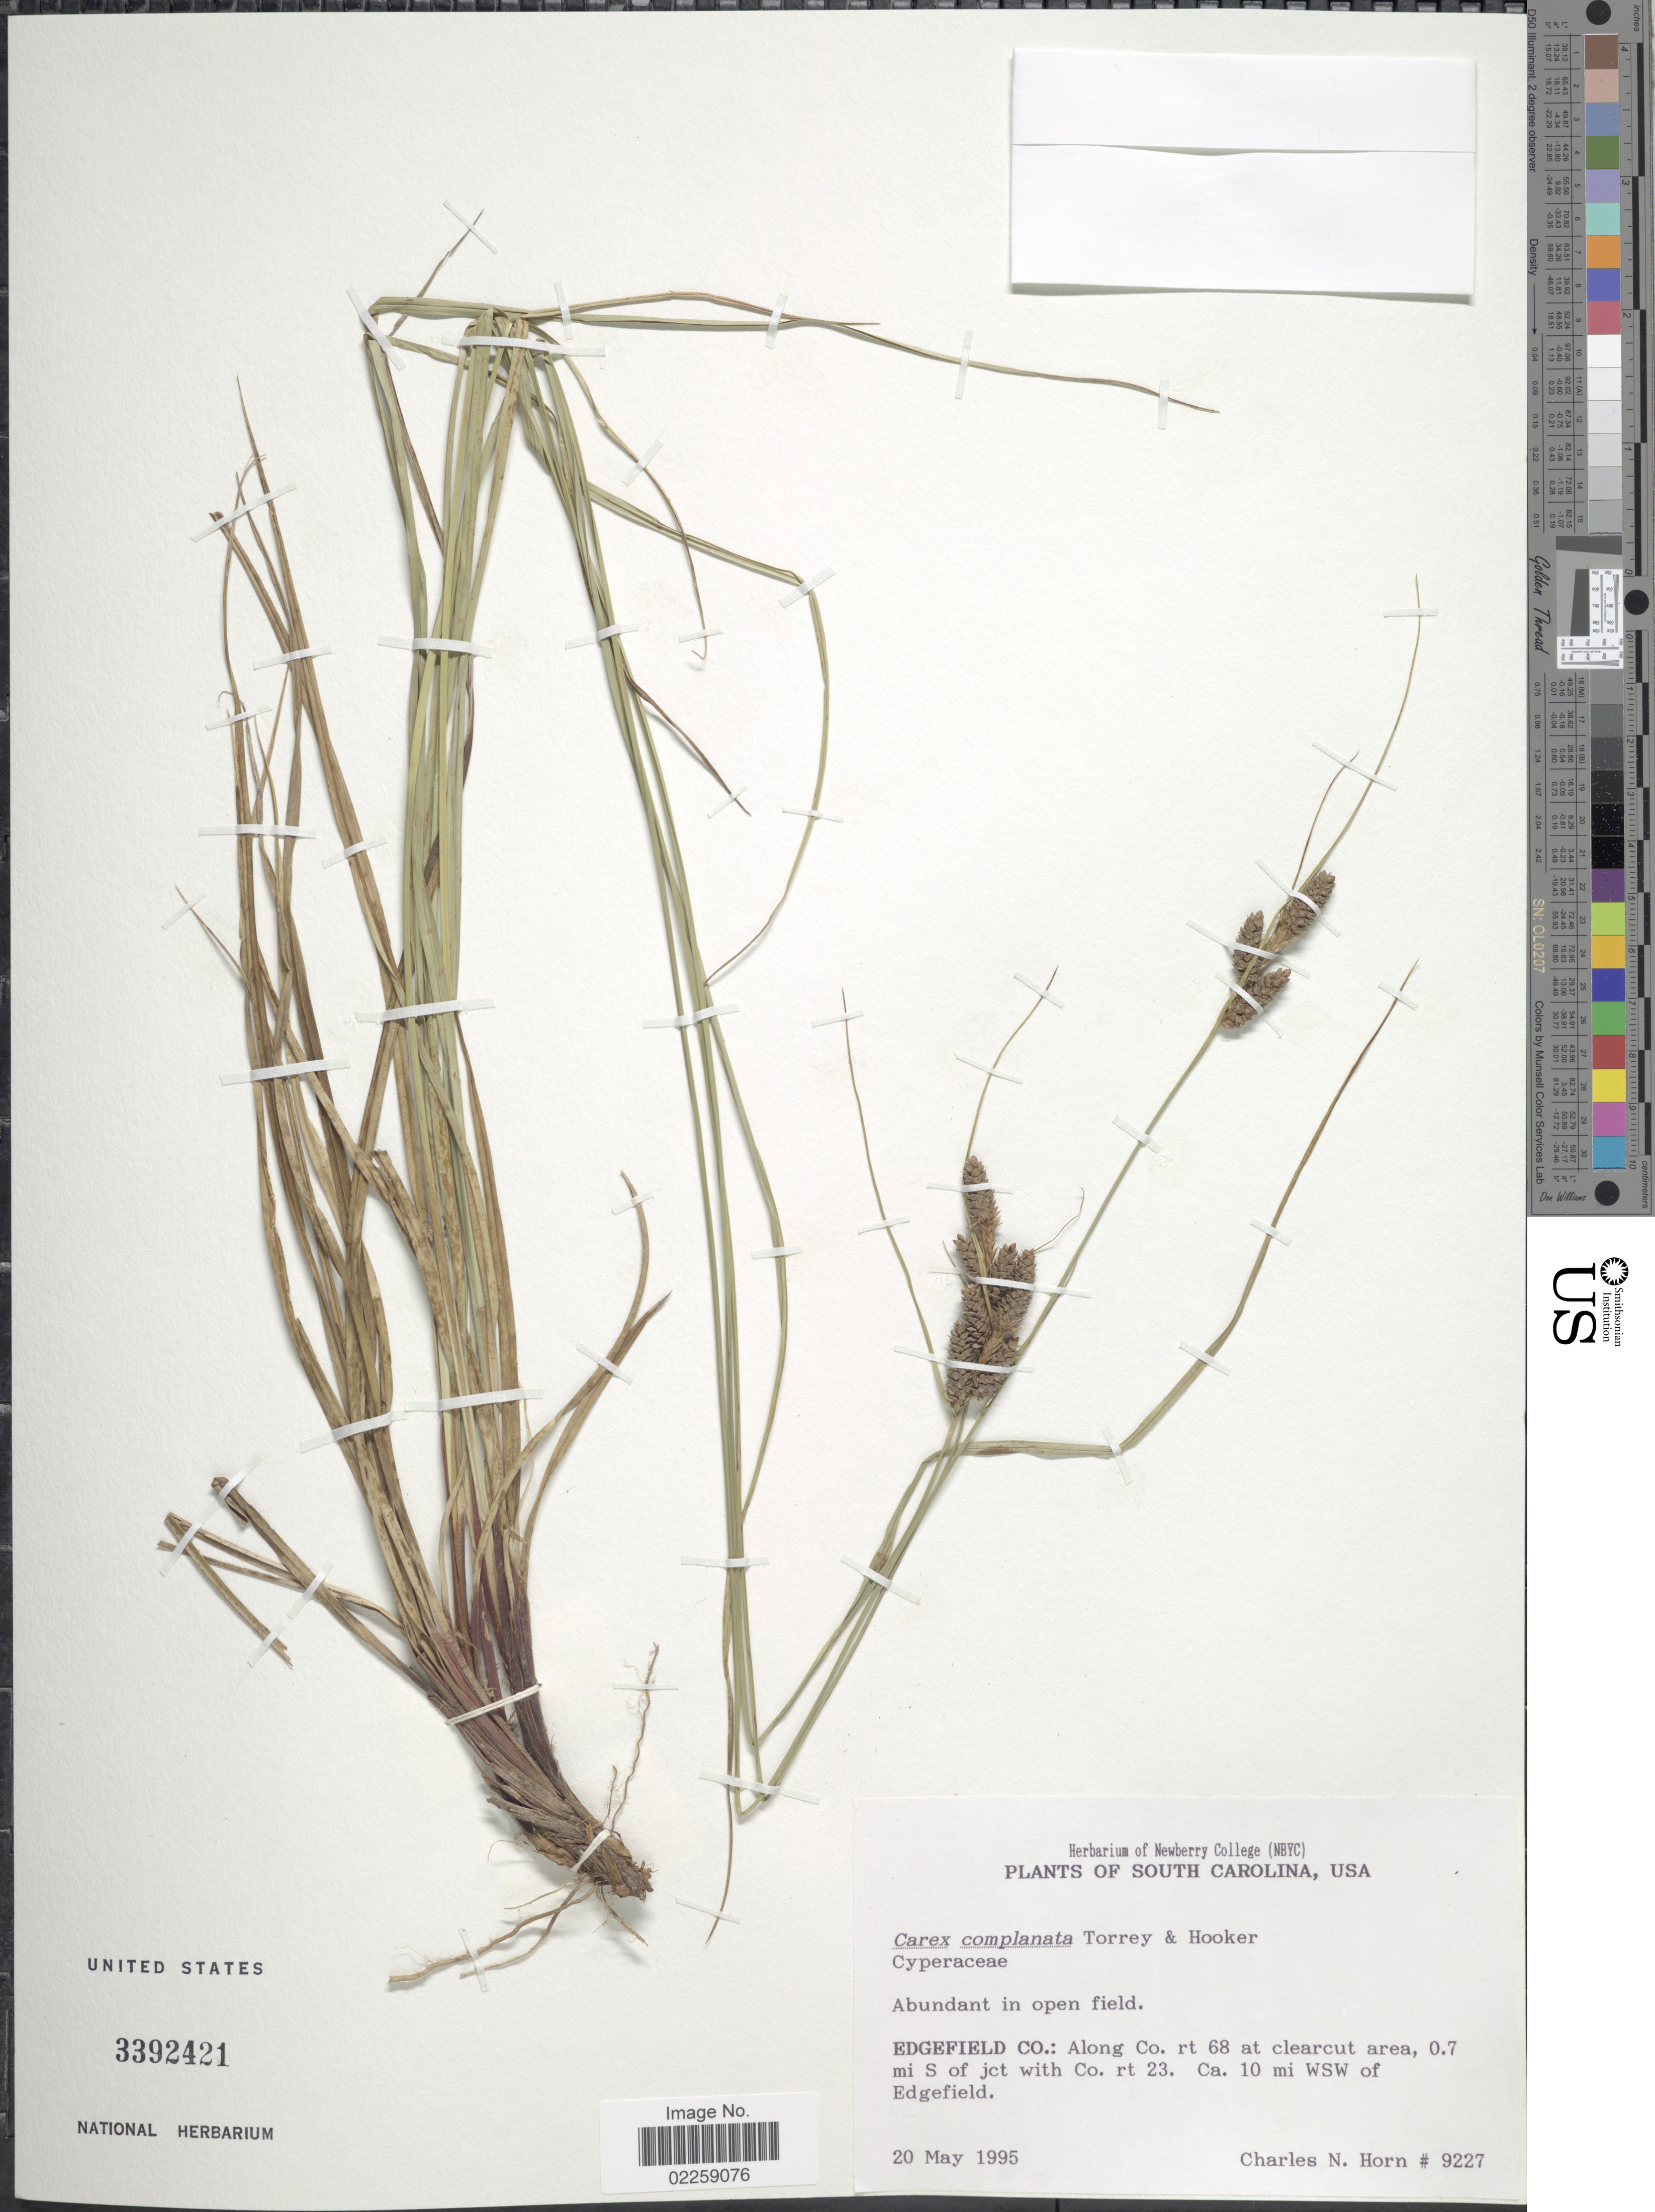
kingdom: Plantae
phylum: Tracheophyta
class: Liliopsida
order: Poales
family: Cyperaceae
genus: Carex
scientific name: Carex complanata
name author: Torr. & Hook.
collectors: C. N. Horn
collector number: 9227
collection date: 1995-05-20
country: United States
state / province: South Carolina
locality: Edgefield Co.: Along Co. rt 68 at clearcut area, 0.7 mi S of jct with Co. rt 23. Ca. 10 mi WSW of Edgefield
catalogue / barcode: US 3392421